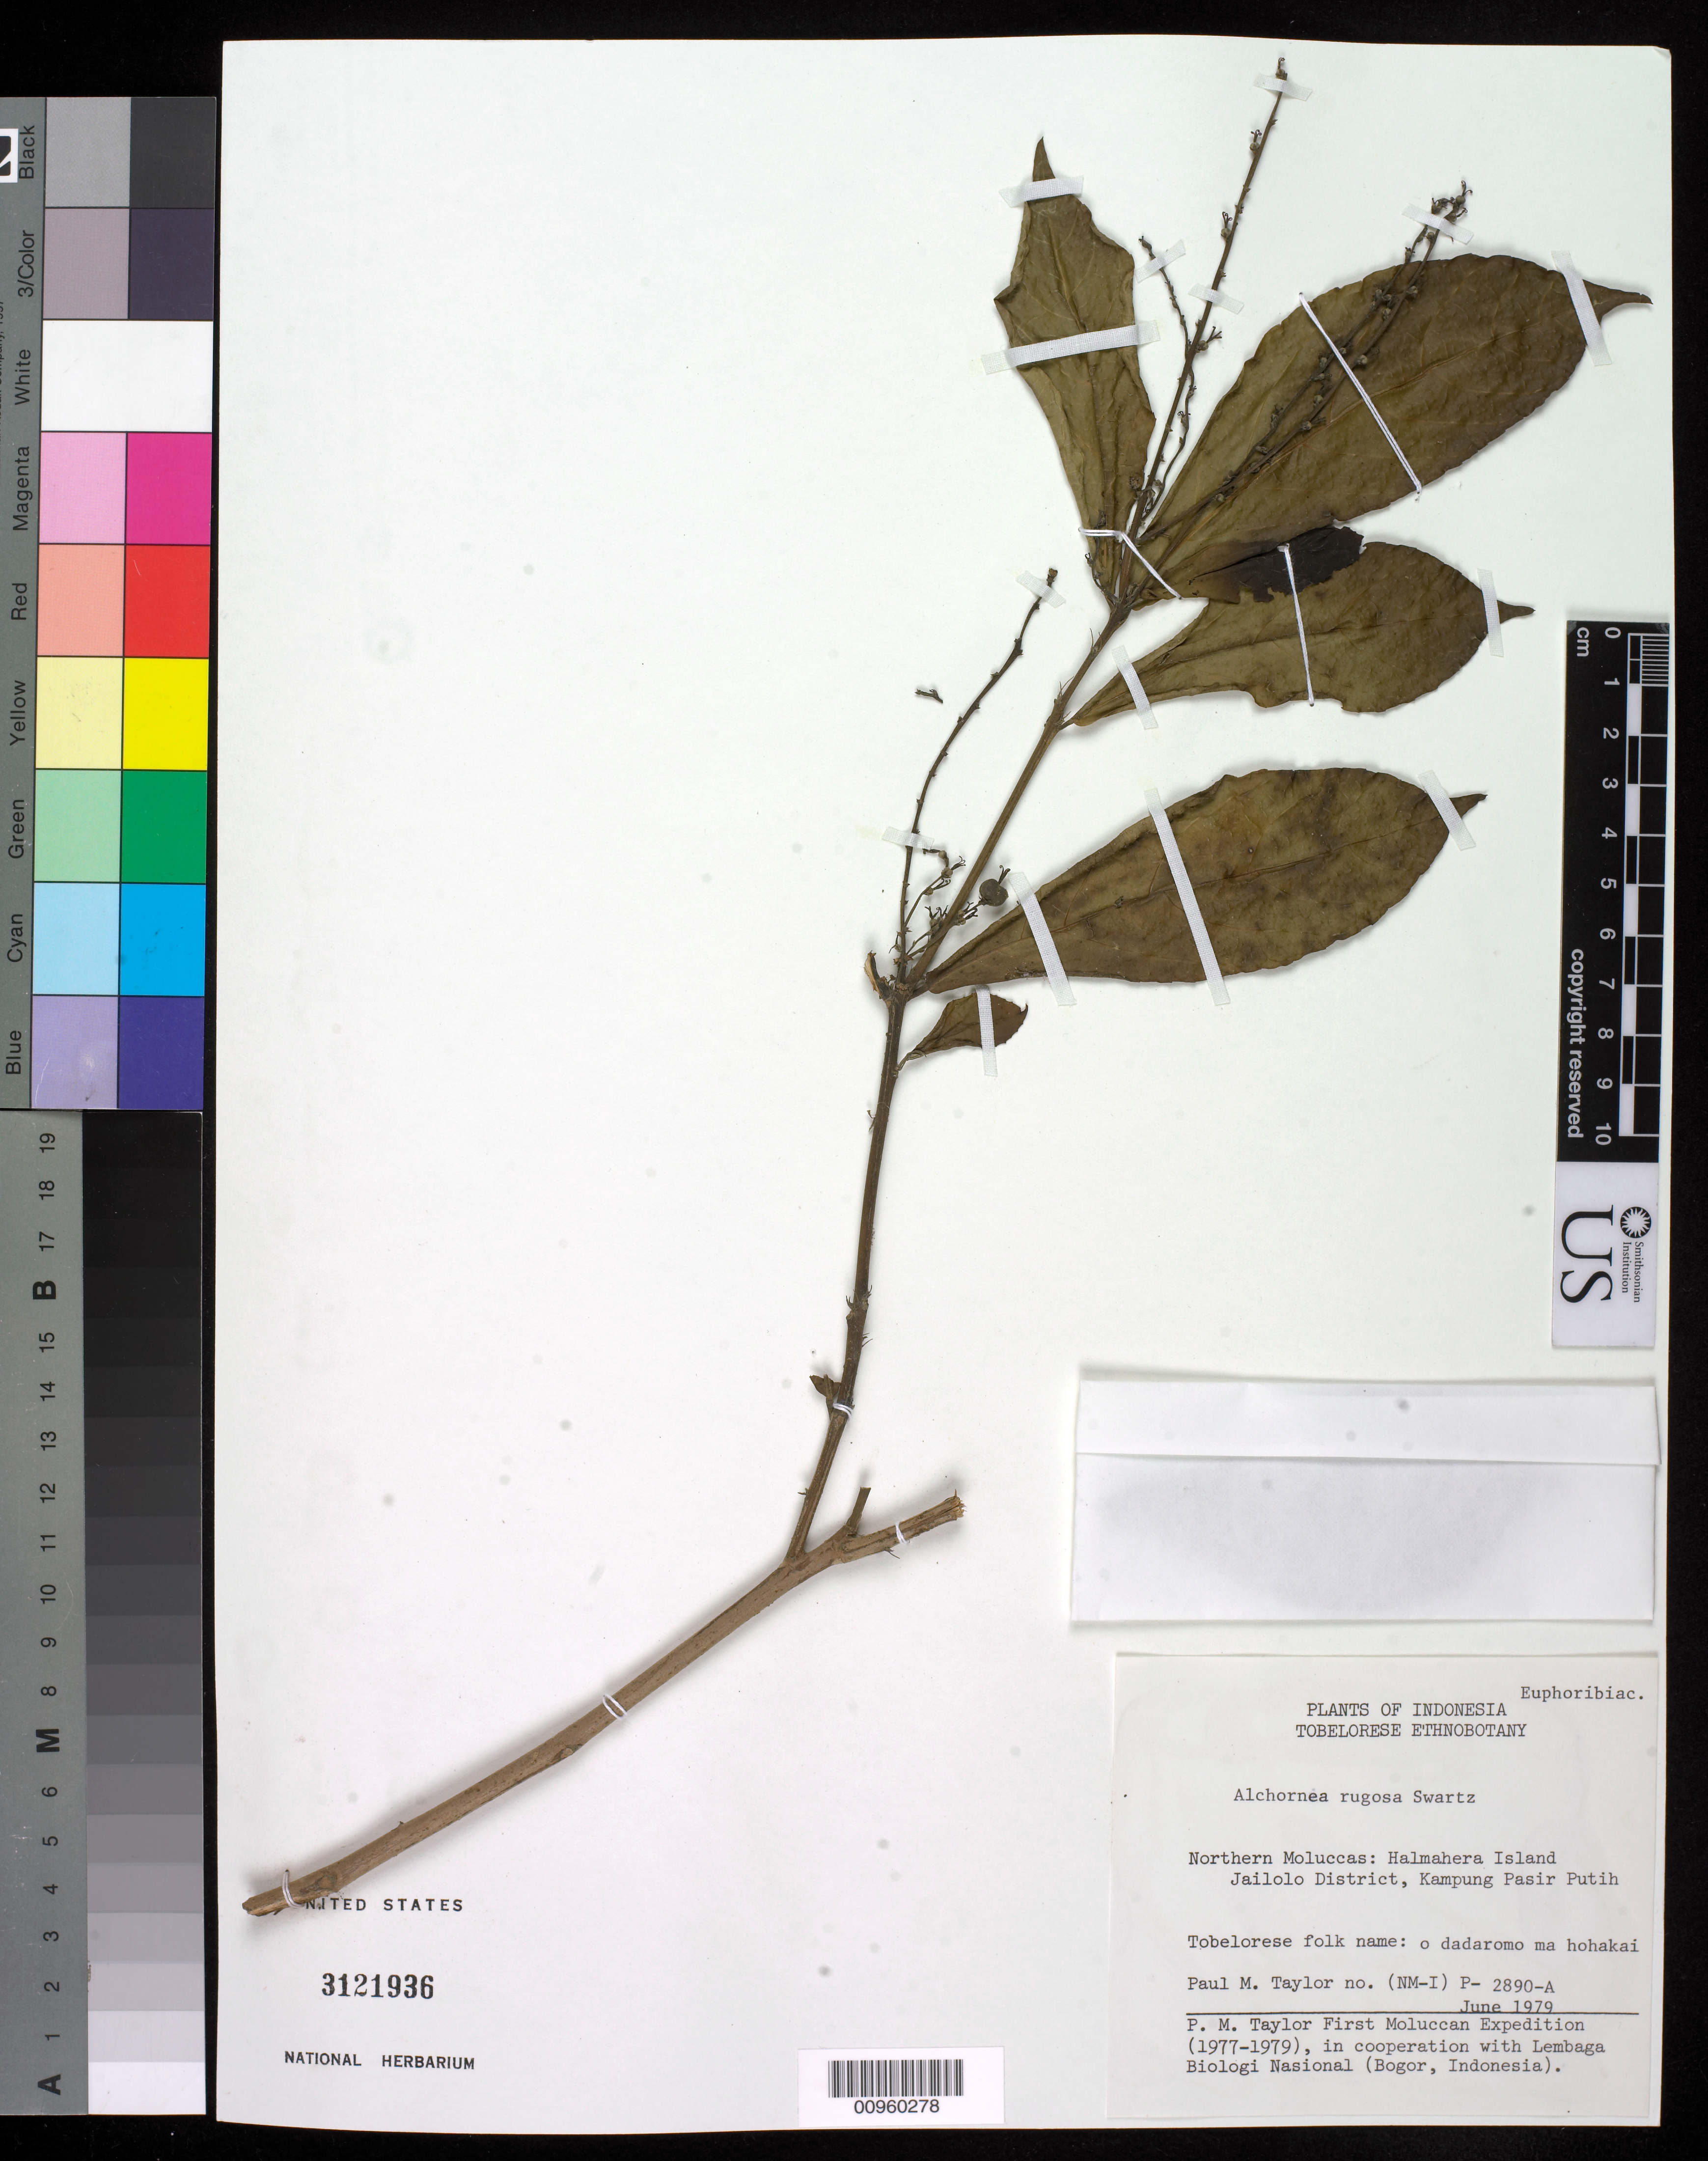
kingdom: Plantae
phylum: Tracheophyta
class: Magnoliopsida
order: Malpighiales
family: Euphorbiaceae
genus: Alchornea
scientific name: Alchornea rugosa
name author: (Lour.) Müll. Arg.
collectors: P. M. Taylor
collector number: P 2890 A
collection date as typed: Jun 1979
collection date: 1979-06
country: Indonesia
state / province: Maluku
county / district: Maluku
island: Halmahera I.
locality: Northern Moluccas, Jailolo Dist., Kampung Pasir Putih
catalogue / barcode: US 3121936